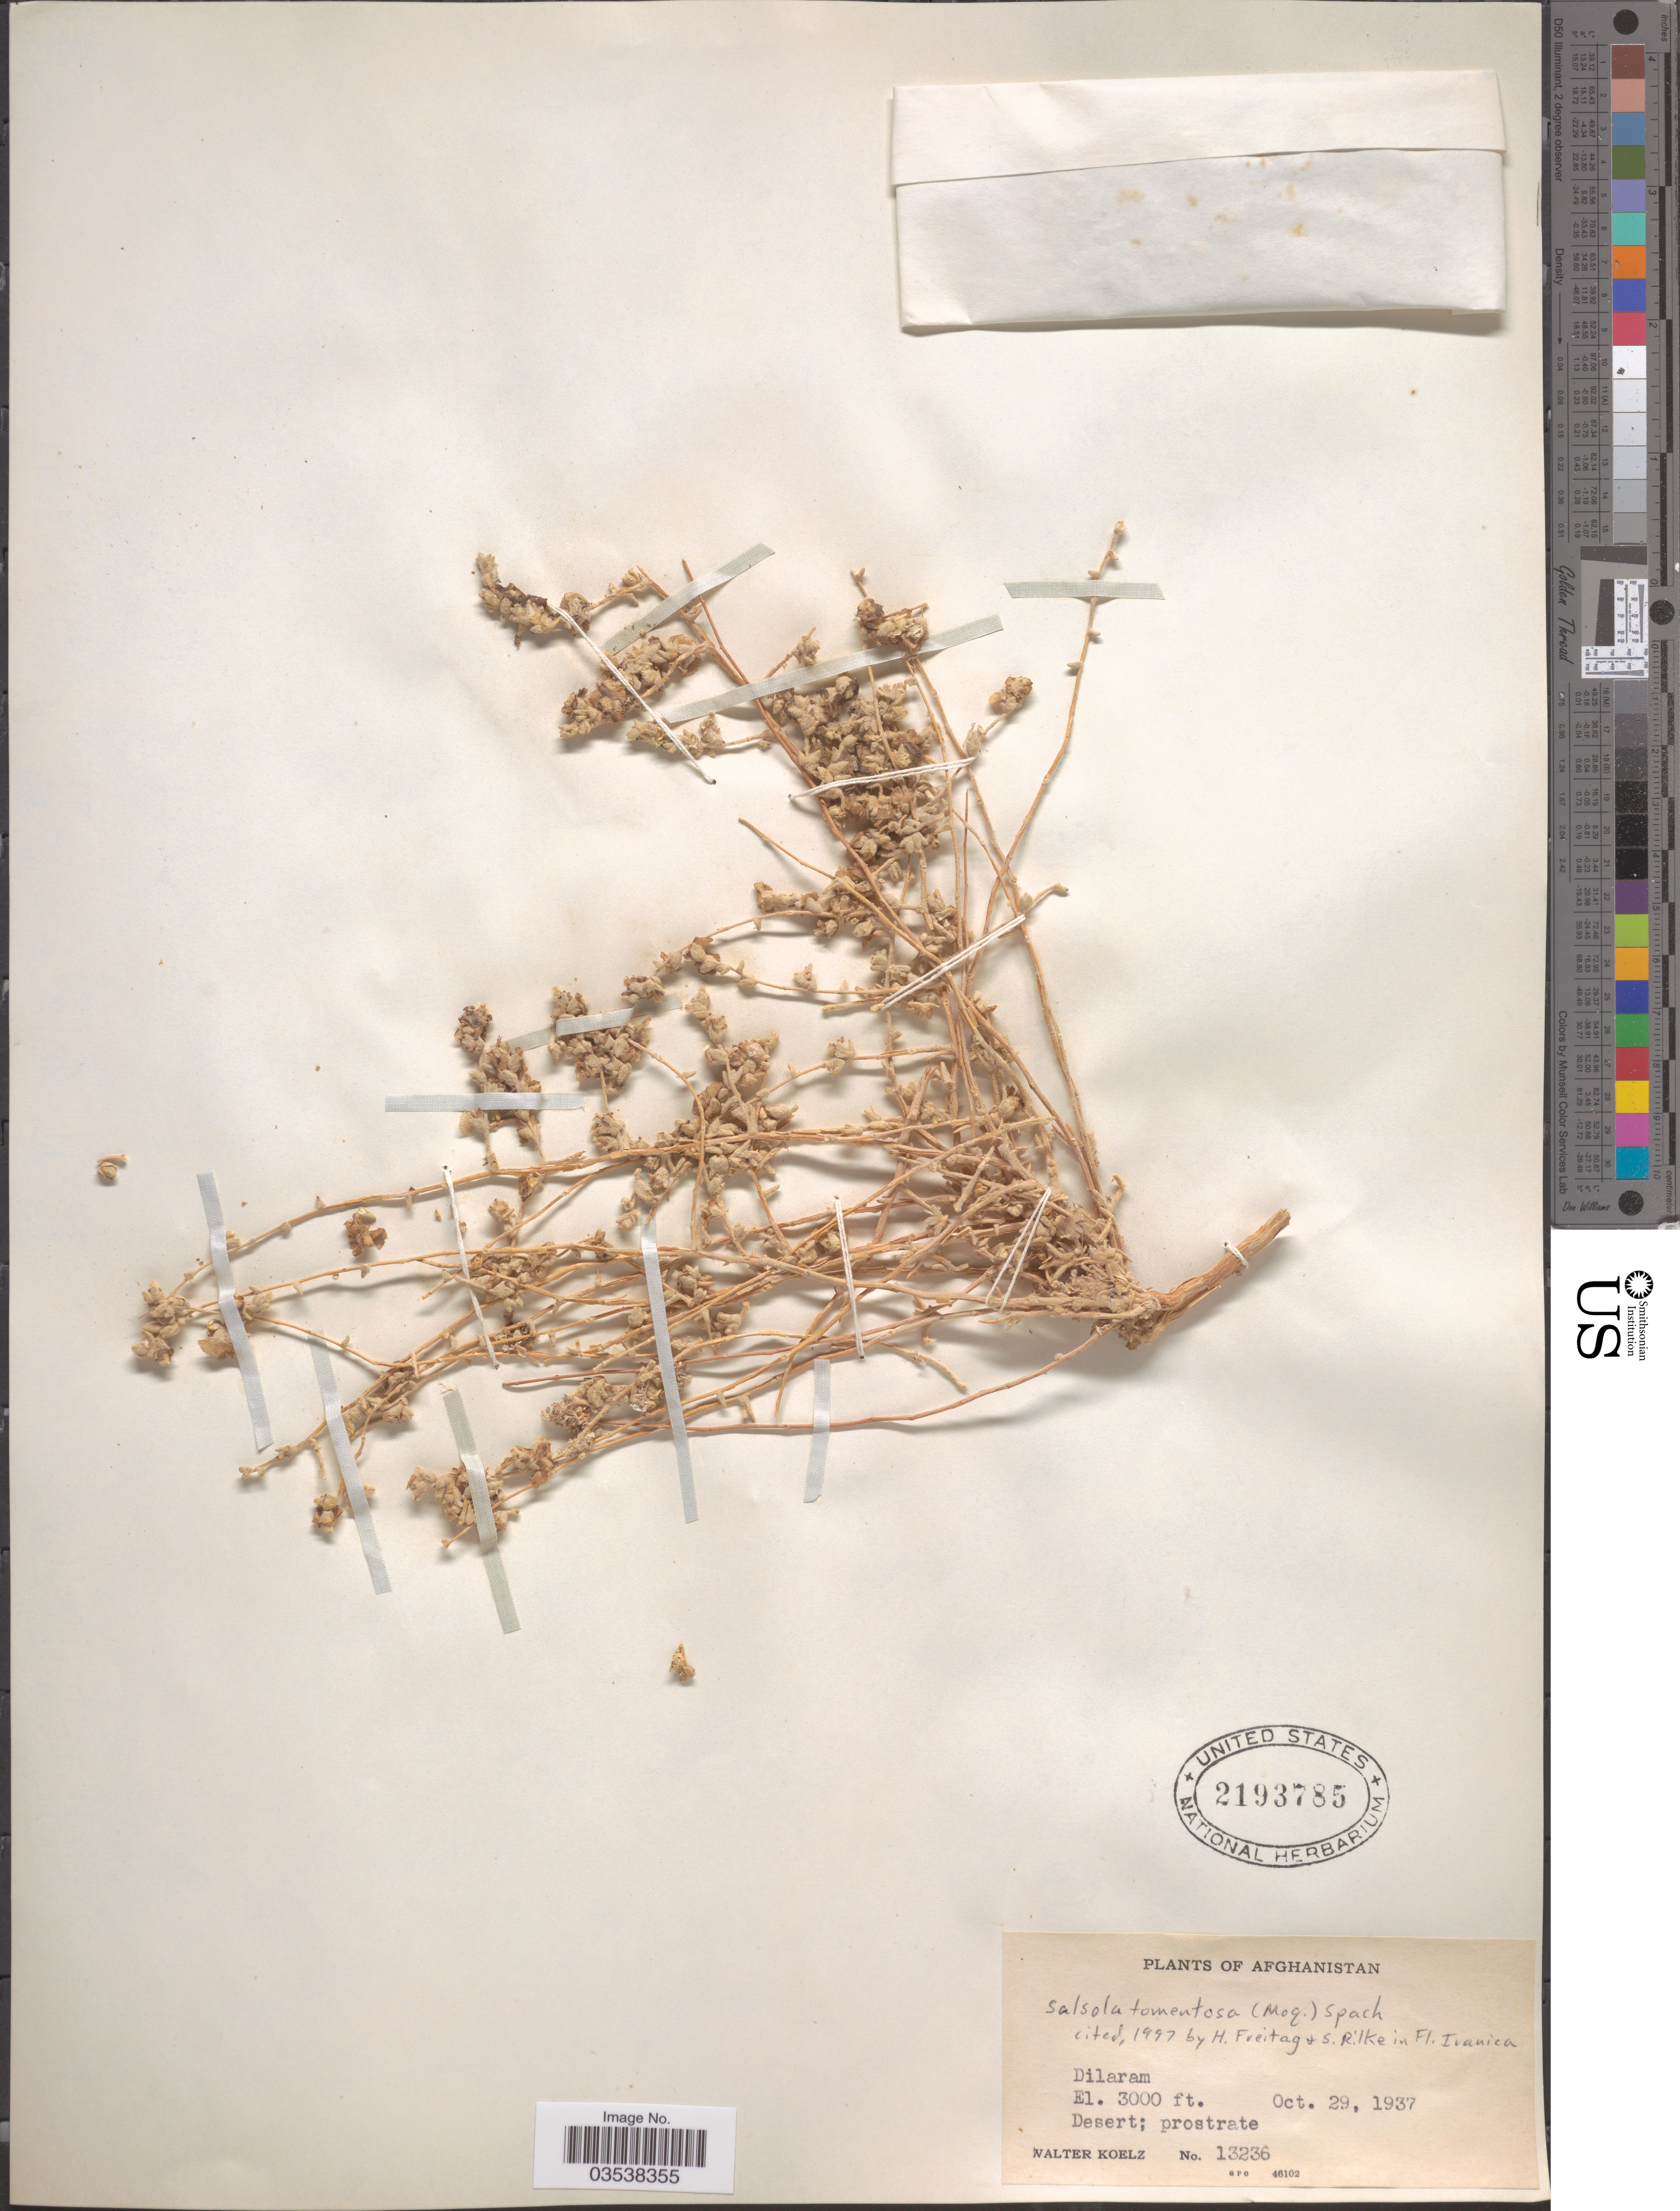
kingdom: Plantae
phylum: Tracheophyta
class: Magnoliopsida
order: Caryophyllales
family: Amaranthaceae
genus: Kaviria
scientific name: Kaviria tomentosa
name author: (Moq.) Akhani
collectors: W. N. Koelz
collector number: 13236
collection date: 1937-10-29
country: Afghanistan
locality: Dilaram.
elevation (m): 914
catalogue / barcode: US 2193785